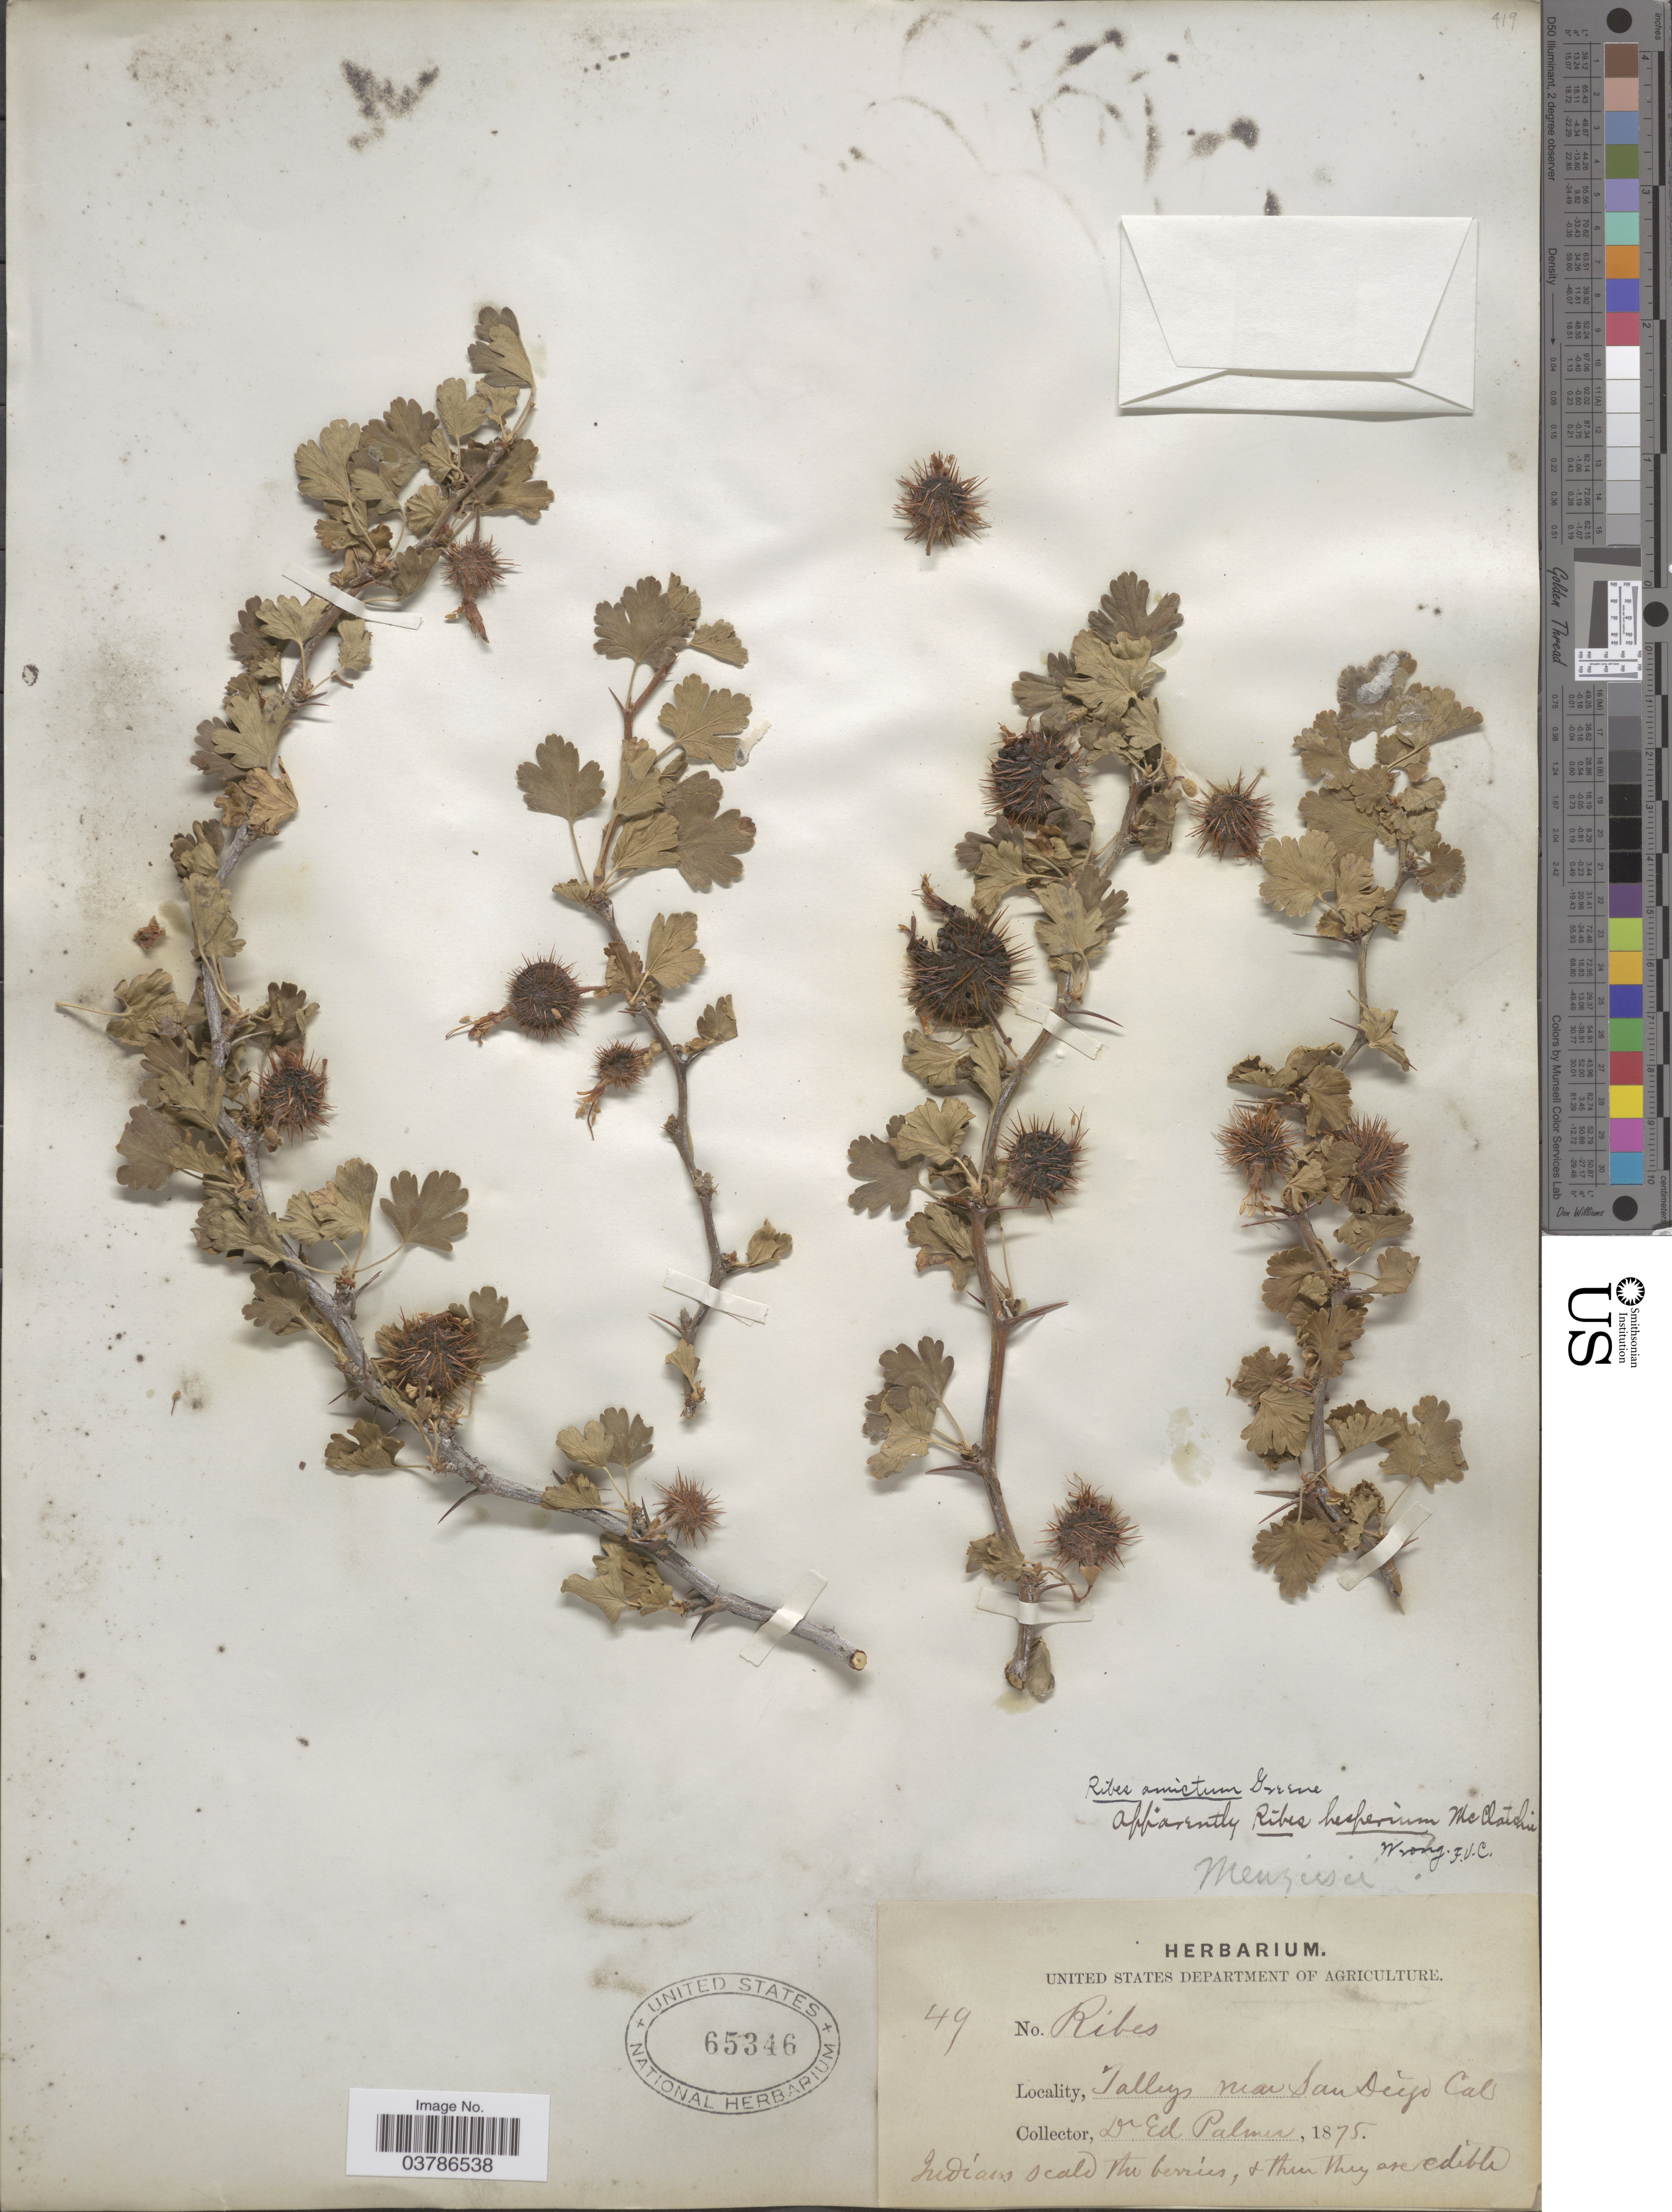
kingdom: Plantae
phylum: Tracheophyta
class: Magnoliopsida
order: Saxifragales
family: Grossulariaceae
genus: Ribes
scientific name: Ribes roezlii var. amictum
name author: (Greene) Jeps.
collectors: E. Palmer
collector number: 49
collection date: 1875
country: United States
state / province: California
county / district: San Diego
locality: Talleys near San Diego.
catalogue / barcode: US 65346